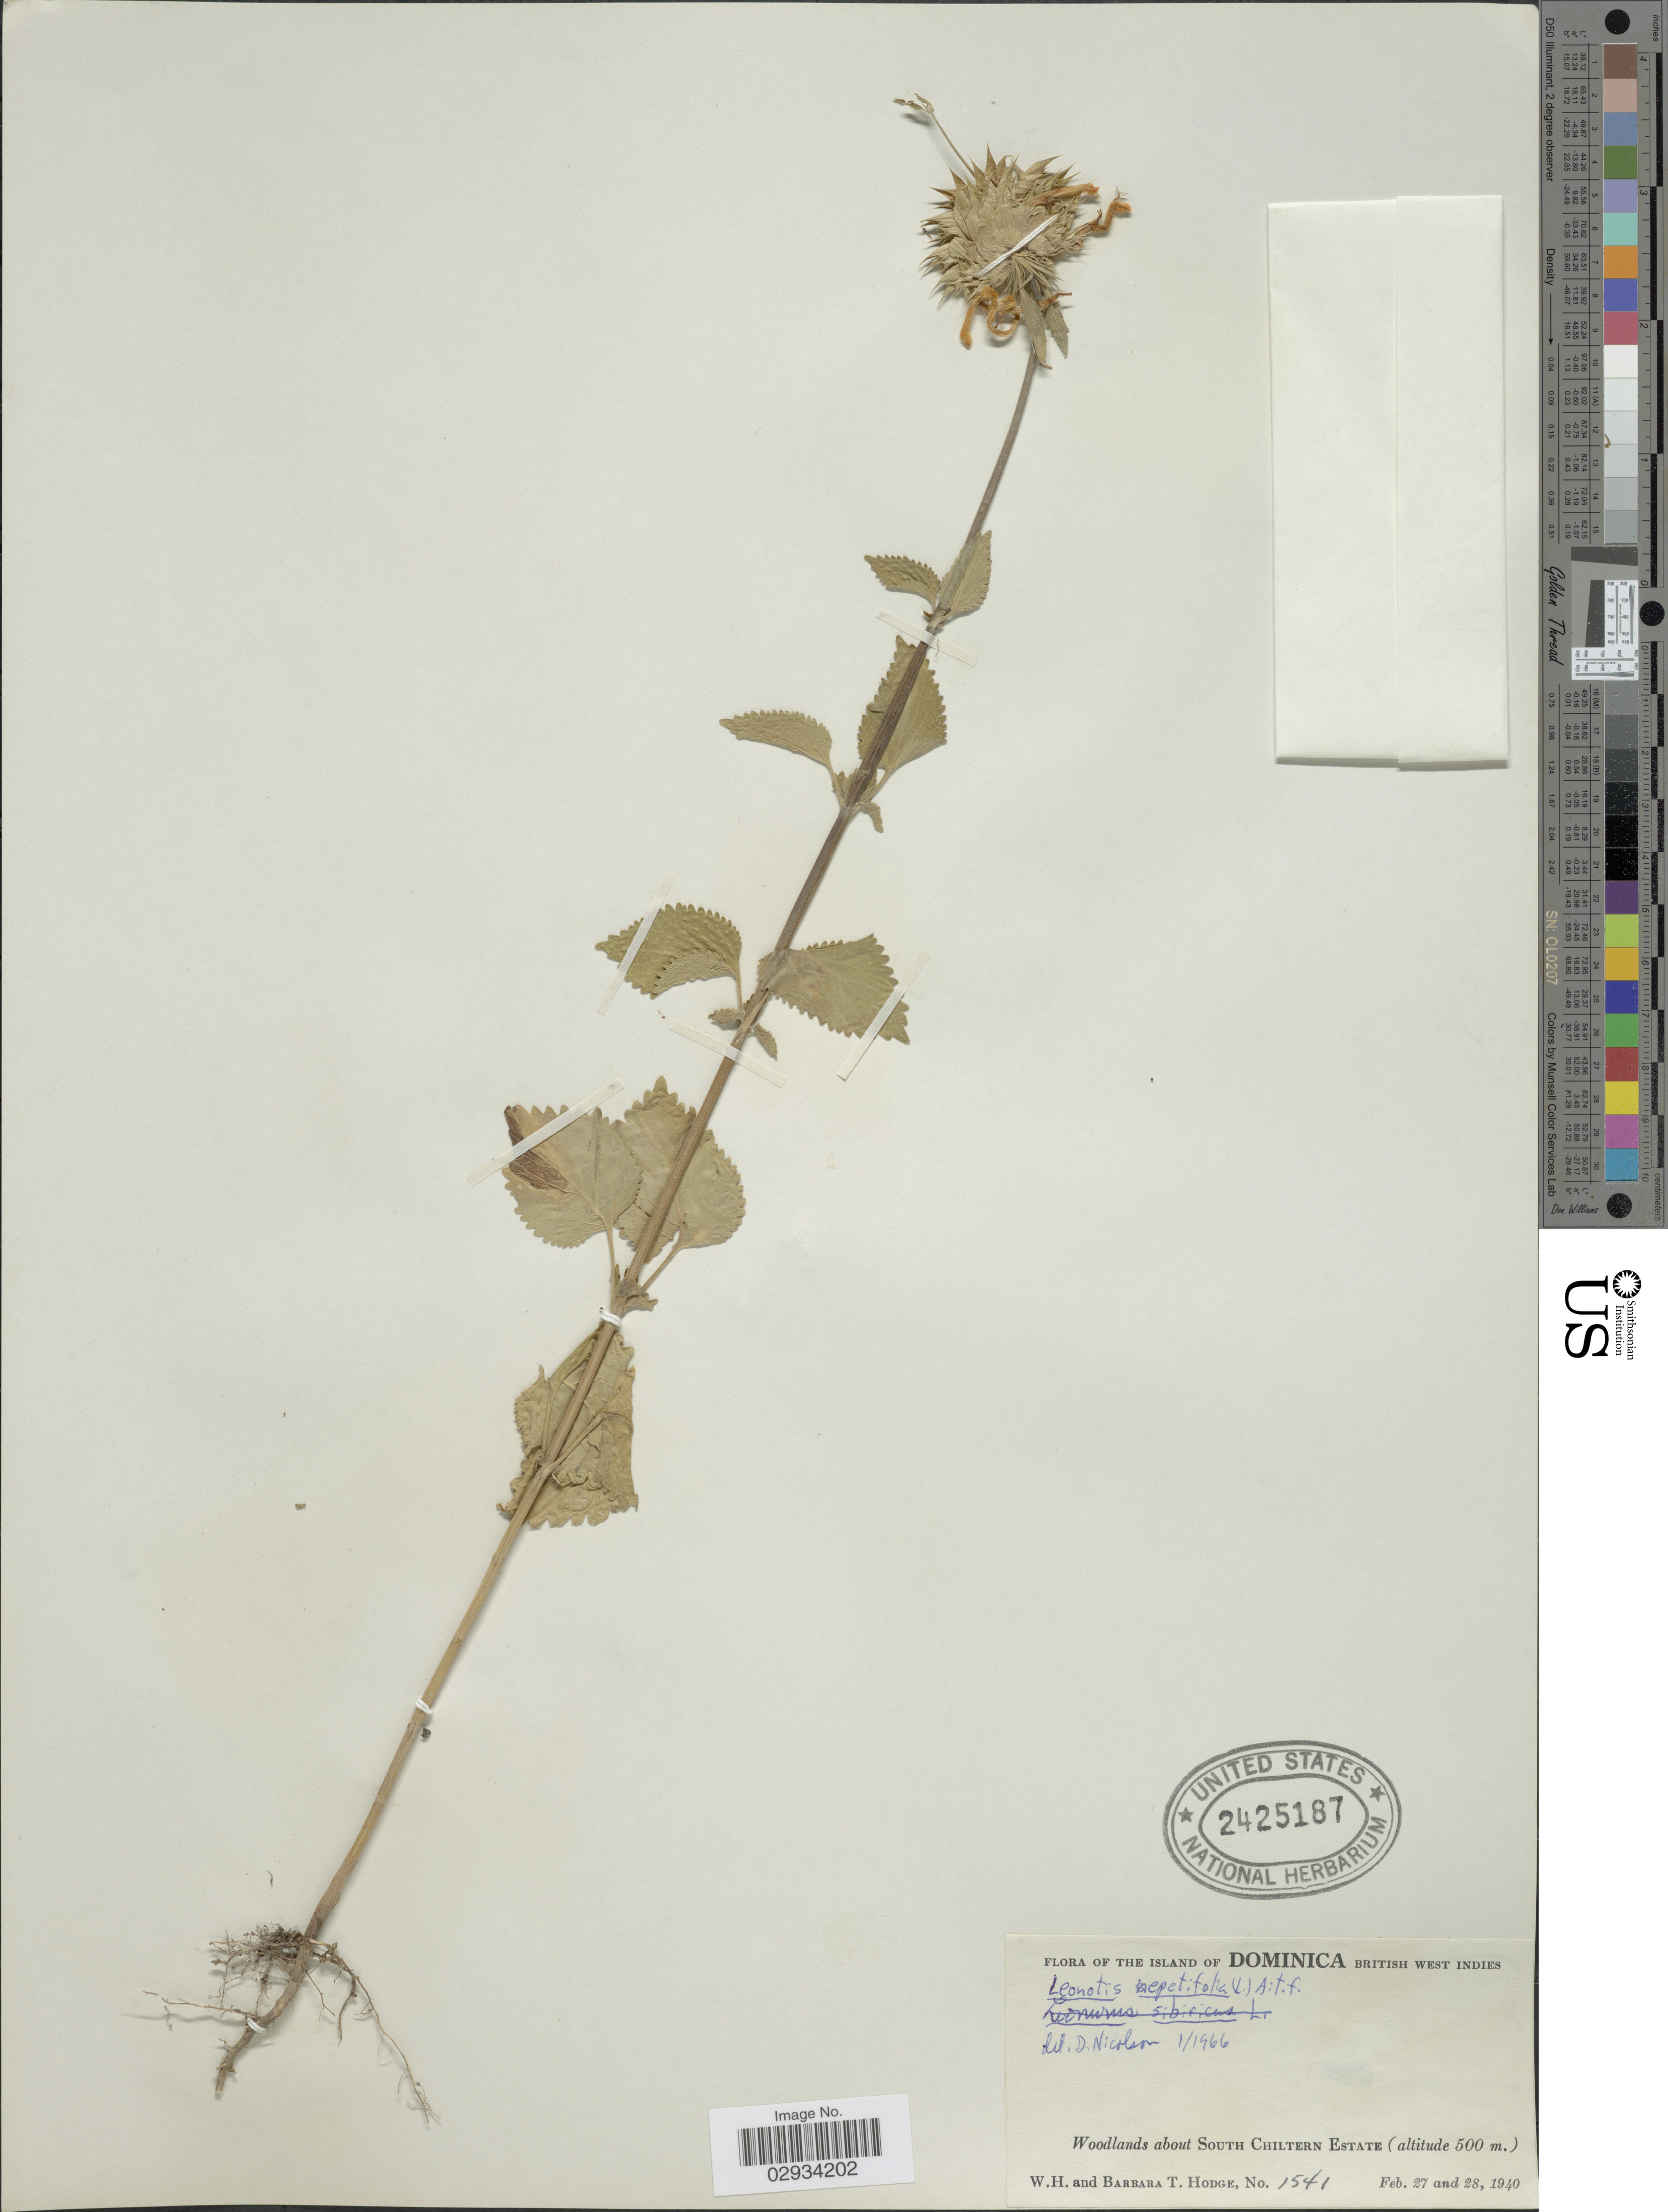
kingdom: Plantae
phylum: Tracheophyta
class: Magnoliopsida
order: Lamiales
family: Lamiaceae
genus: Leonotis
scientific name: Leonotis nepetifolia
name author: (L.) R. Br.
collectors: W. Hodge & B. Hodge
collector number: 1541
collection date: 1940-02-27/1940-02-28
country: Dominica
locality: British West Indies. Woodlands about South Chiltern Estate.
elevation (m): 500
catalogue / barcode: US 2425187